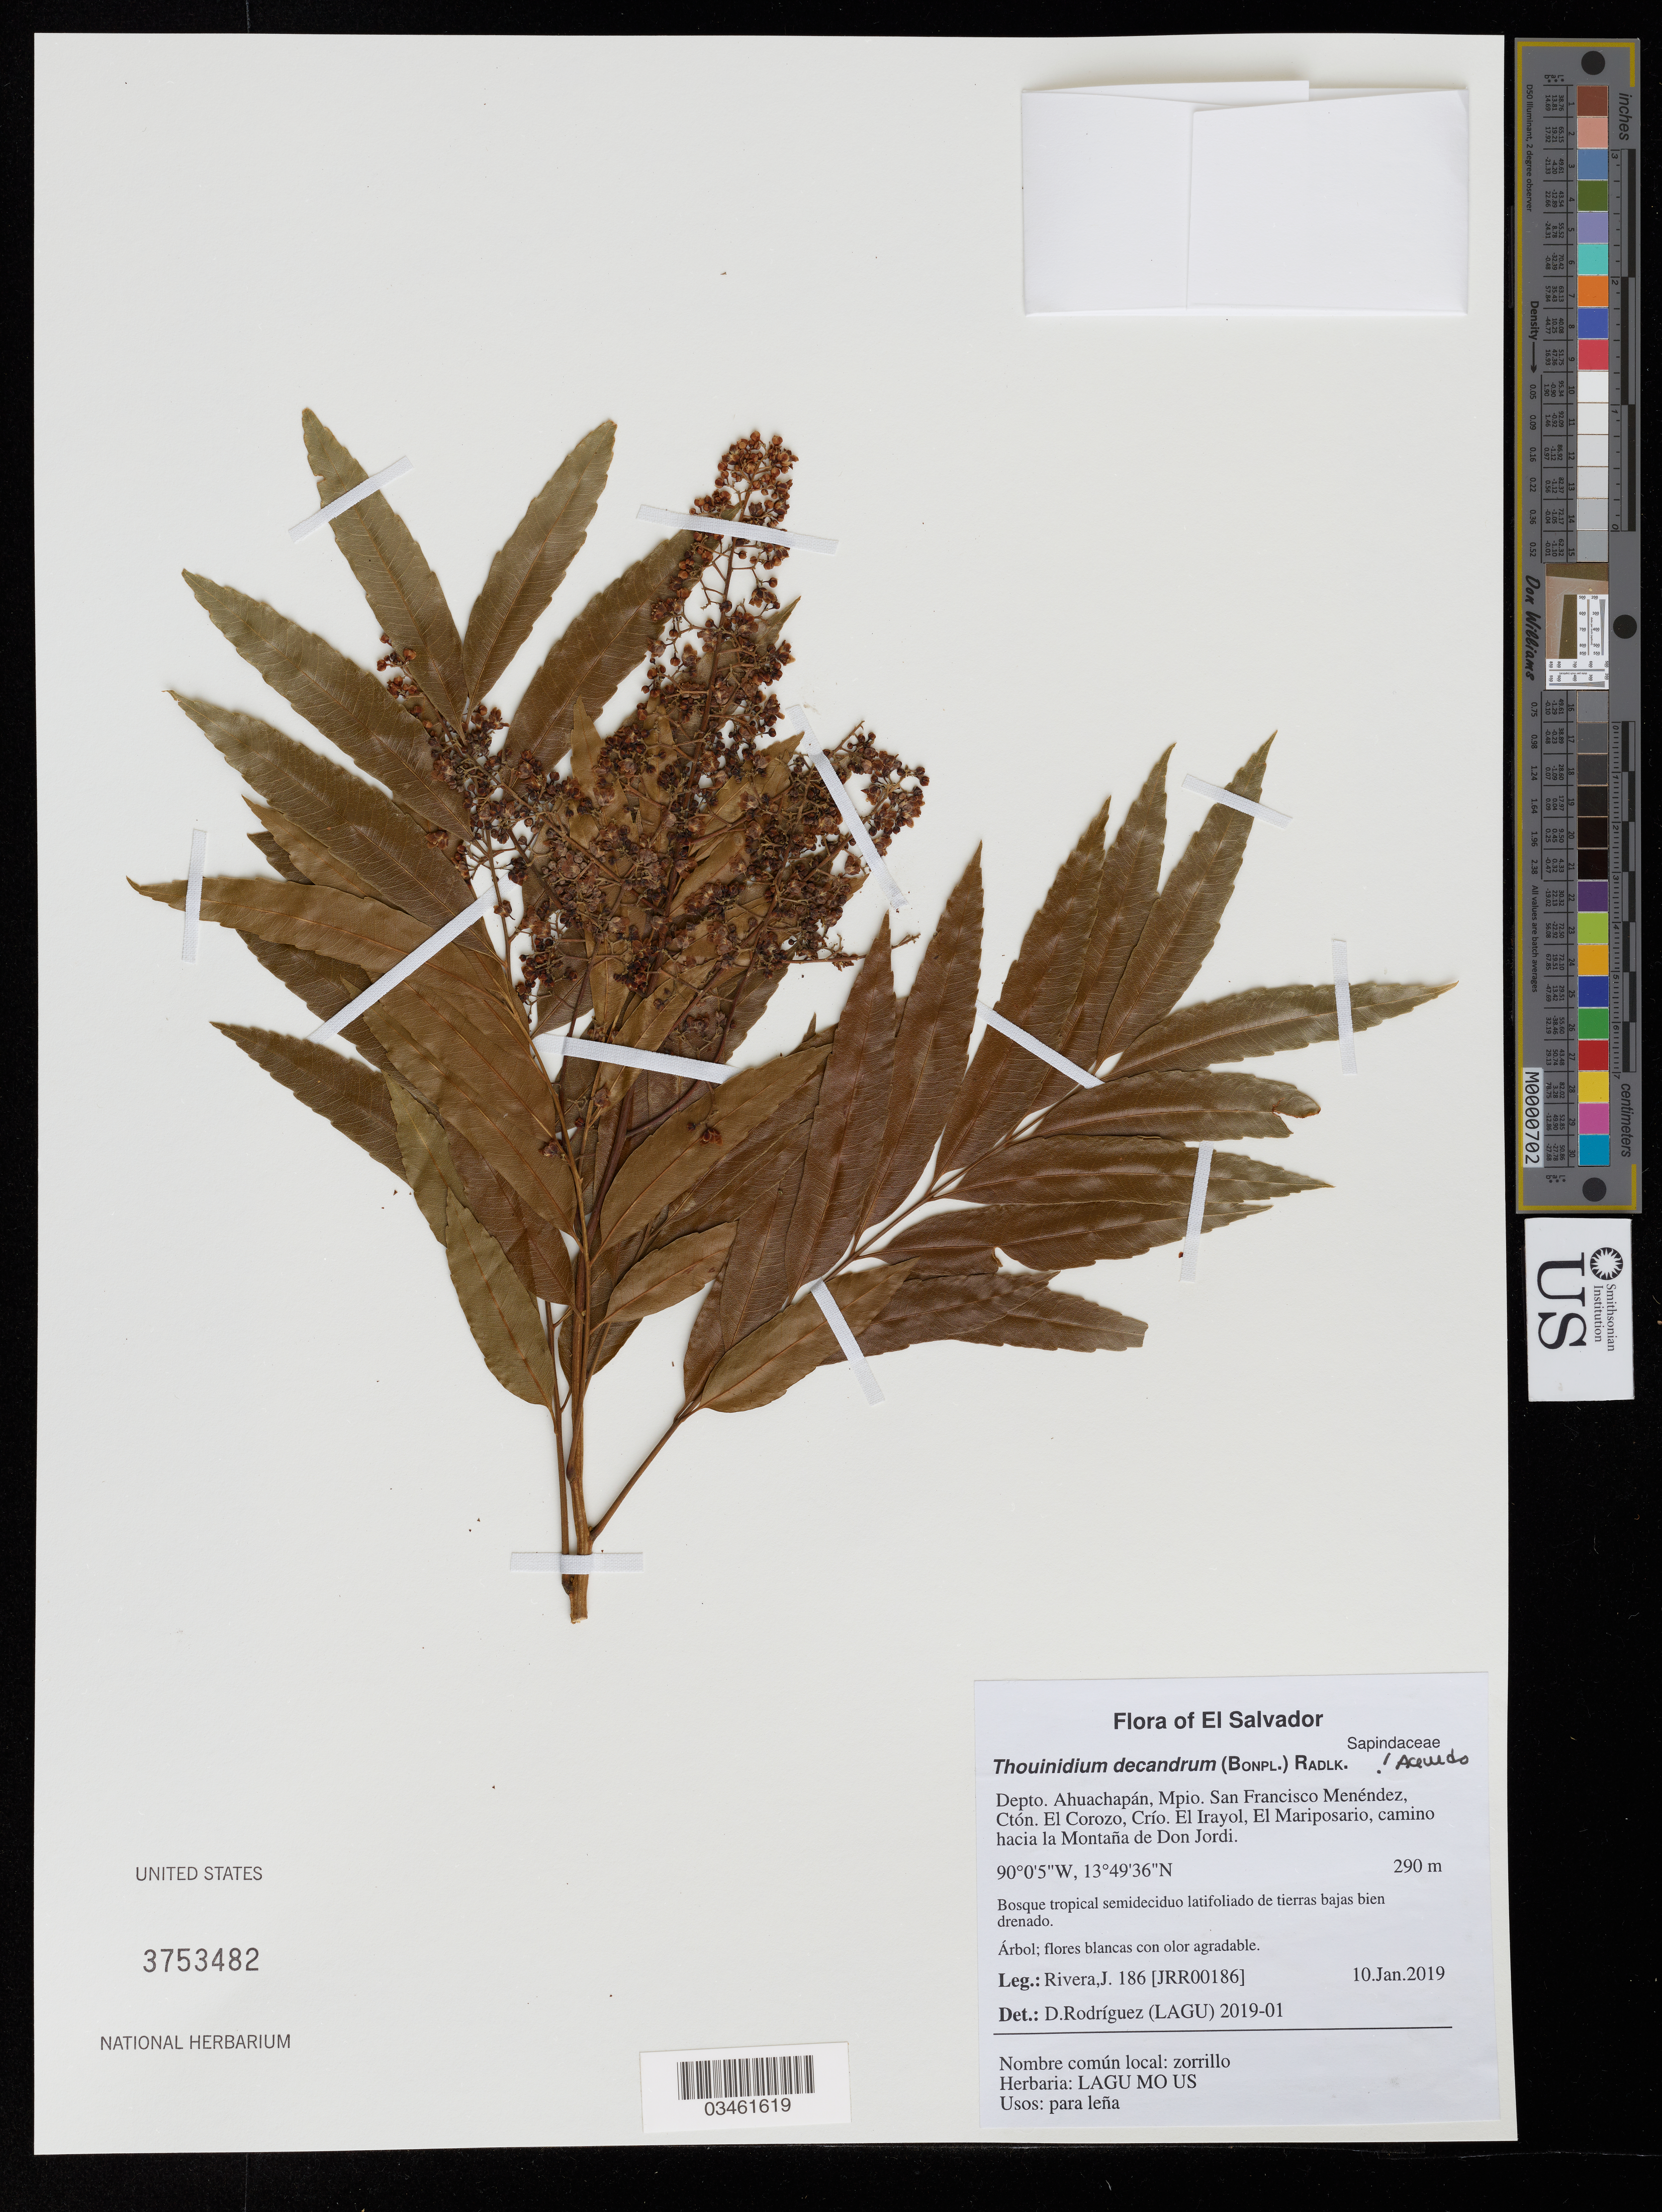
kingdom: Plantae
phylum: Tracheophyta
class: Magnoliopsida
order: Sapindales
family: Sapindaceae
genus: Thouinidium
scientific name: Thouinidium decandrum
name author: (Bonpl.) Radlk.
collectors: J. Rivera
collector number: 186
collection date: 2019-01-10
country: El Salvador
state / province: Ahuachapan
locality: Depto. Ahuachapán, Mpio. San Francisco Menéndez, Ctón. El Corozo, Crío. El Irayol El Mariposario, camino hacia la Montaña de Don Jordi.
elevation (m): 290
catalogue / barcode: US 3753482